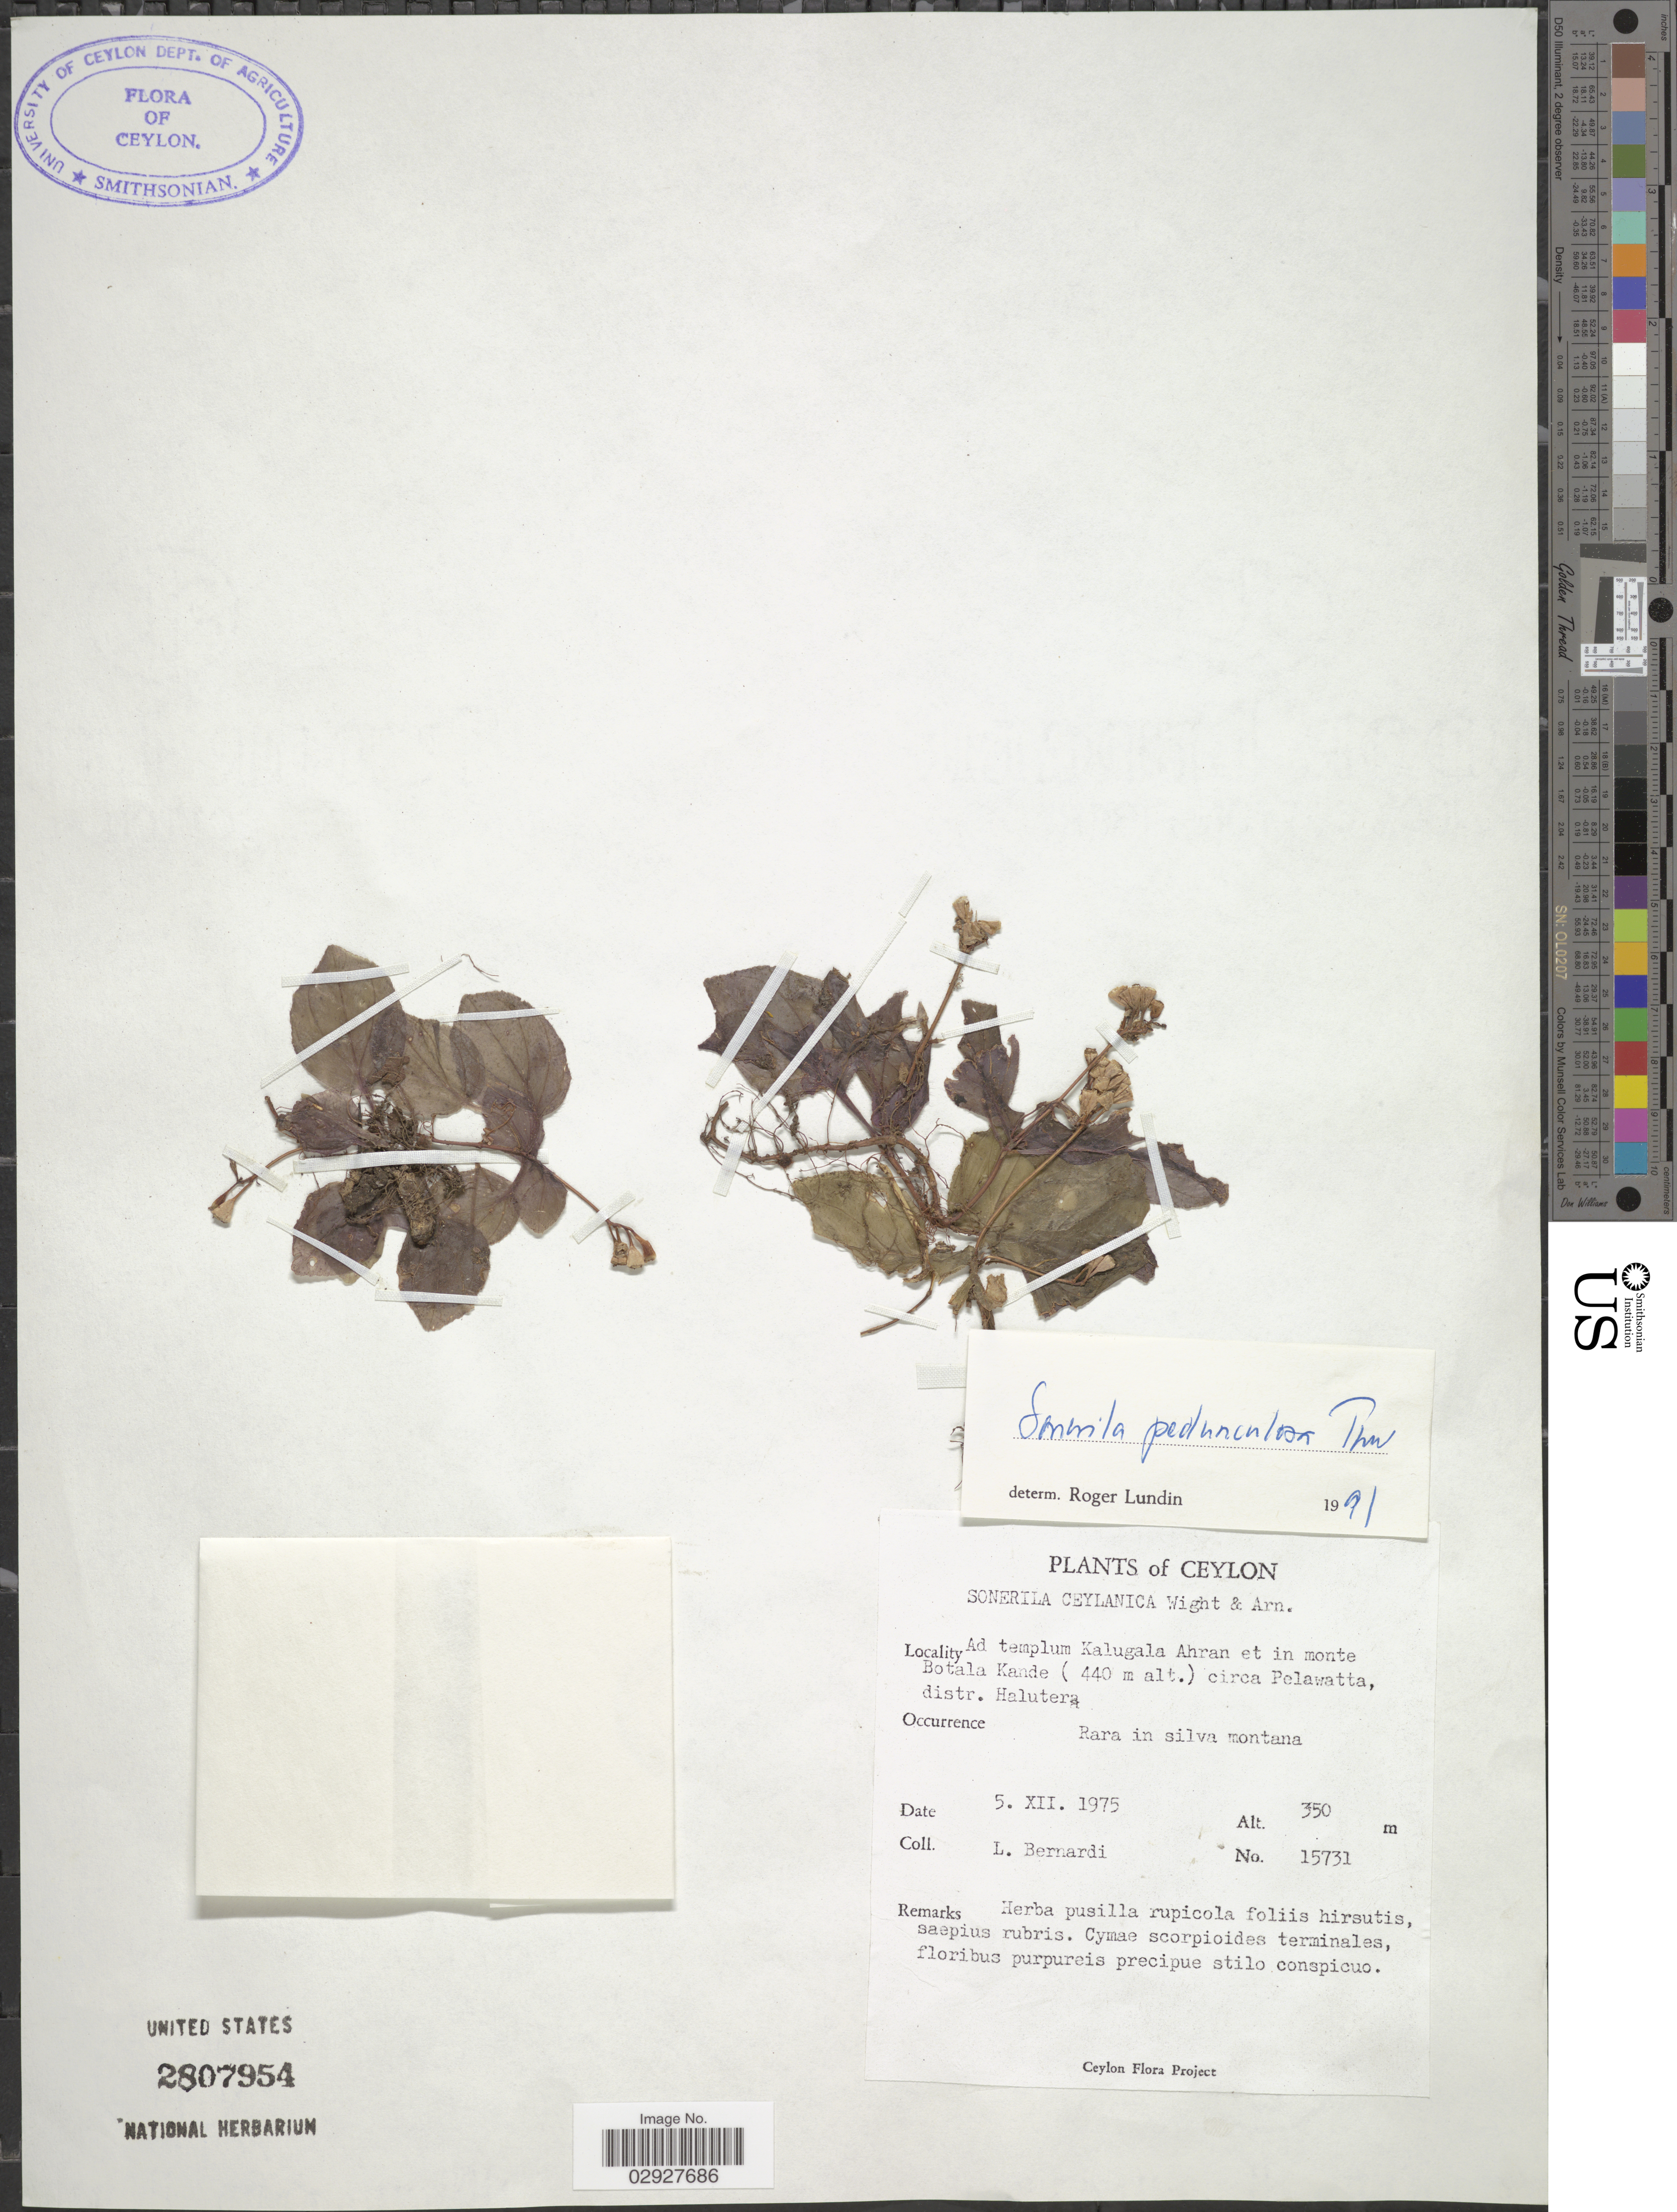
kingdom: Plantae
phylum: Tracheophyta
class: Magnoliopsida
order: Myrtales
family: Melastomataceae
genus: Sonerila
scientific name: Sonerila pedunculosa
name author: Thwaites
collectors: L. Bernardi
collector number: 15731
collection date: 1975-12-05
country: Sri Lanka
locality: Ceylon. Ad templum Kalugala Ahran et in monte Botala Kande circa Pelawatta, distr. Halutera.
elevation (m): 350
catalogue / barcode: US 2807954